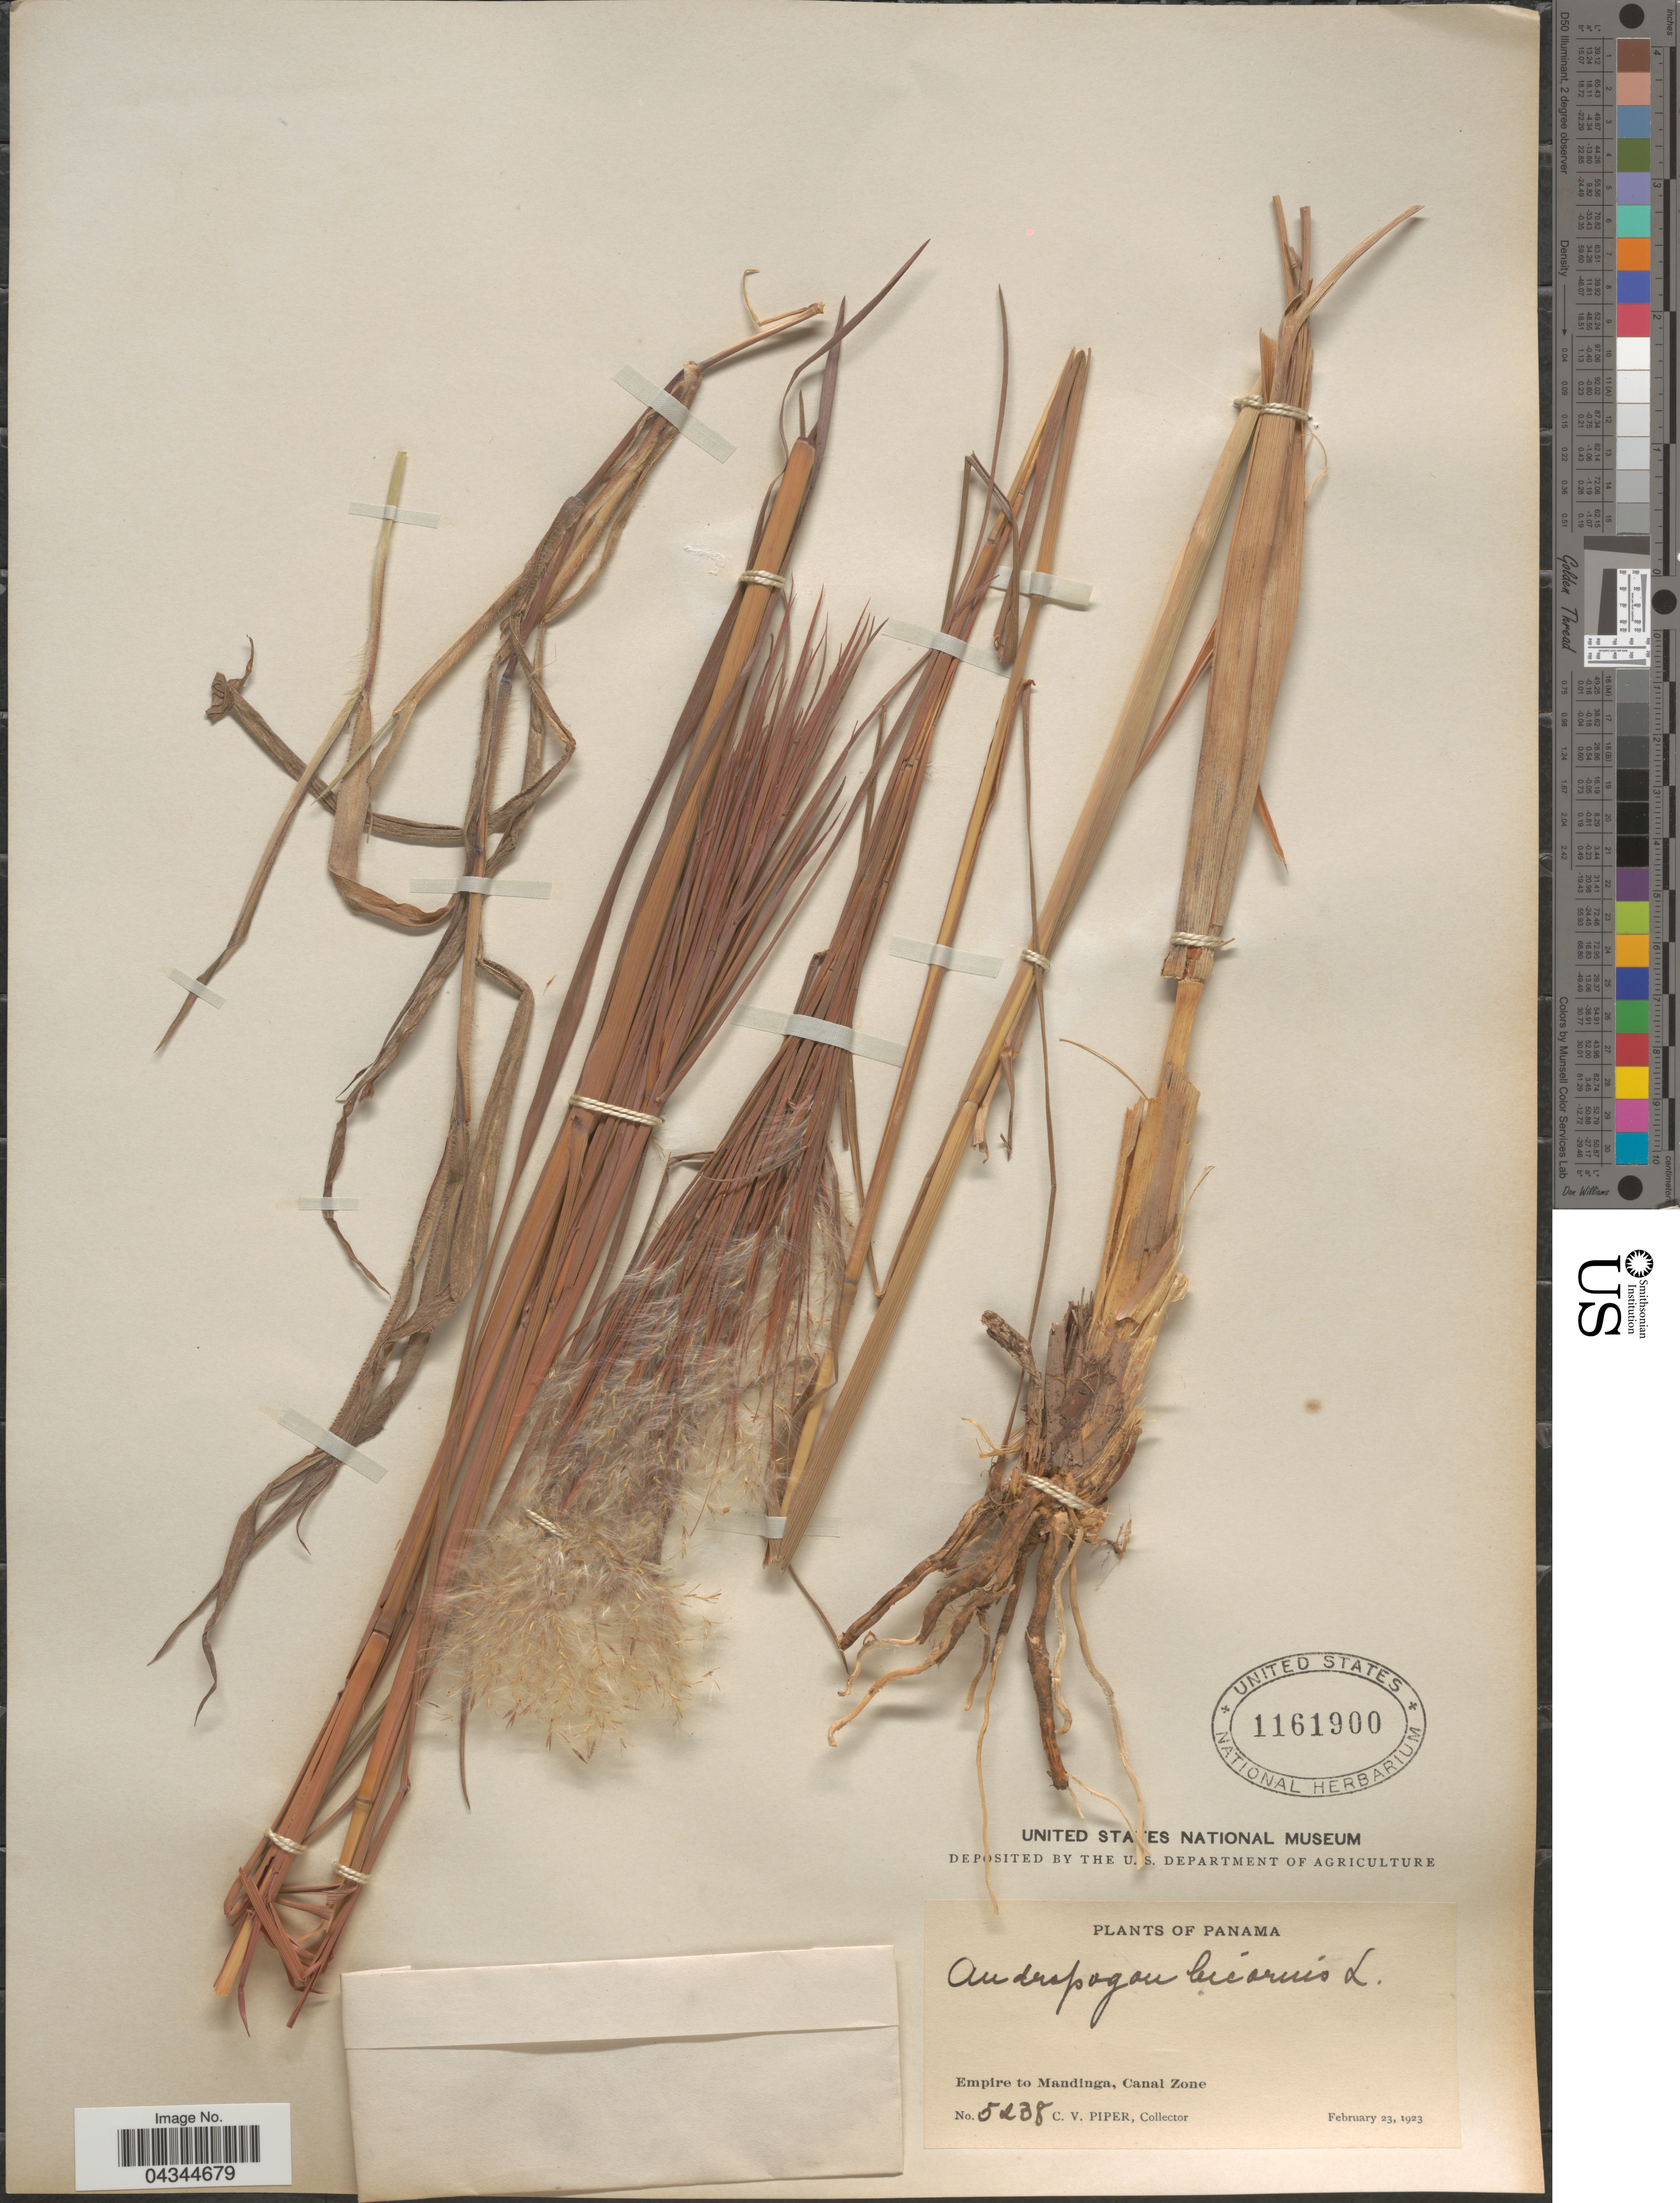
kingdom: Plantae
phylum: Tracheophyta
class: Liliopsida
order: Poales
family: Poaceae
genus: Andropogon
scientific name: Andropogon bicornis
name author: L.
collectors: C. V. Piper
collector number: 5238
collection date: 1923-02-23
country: Panama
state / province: Colón / Panamá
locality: Empire to Mandinga, Canal Zone.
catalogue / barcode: US 1161900